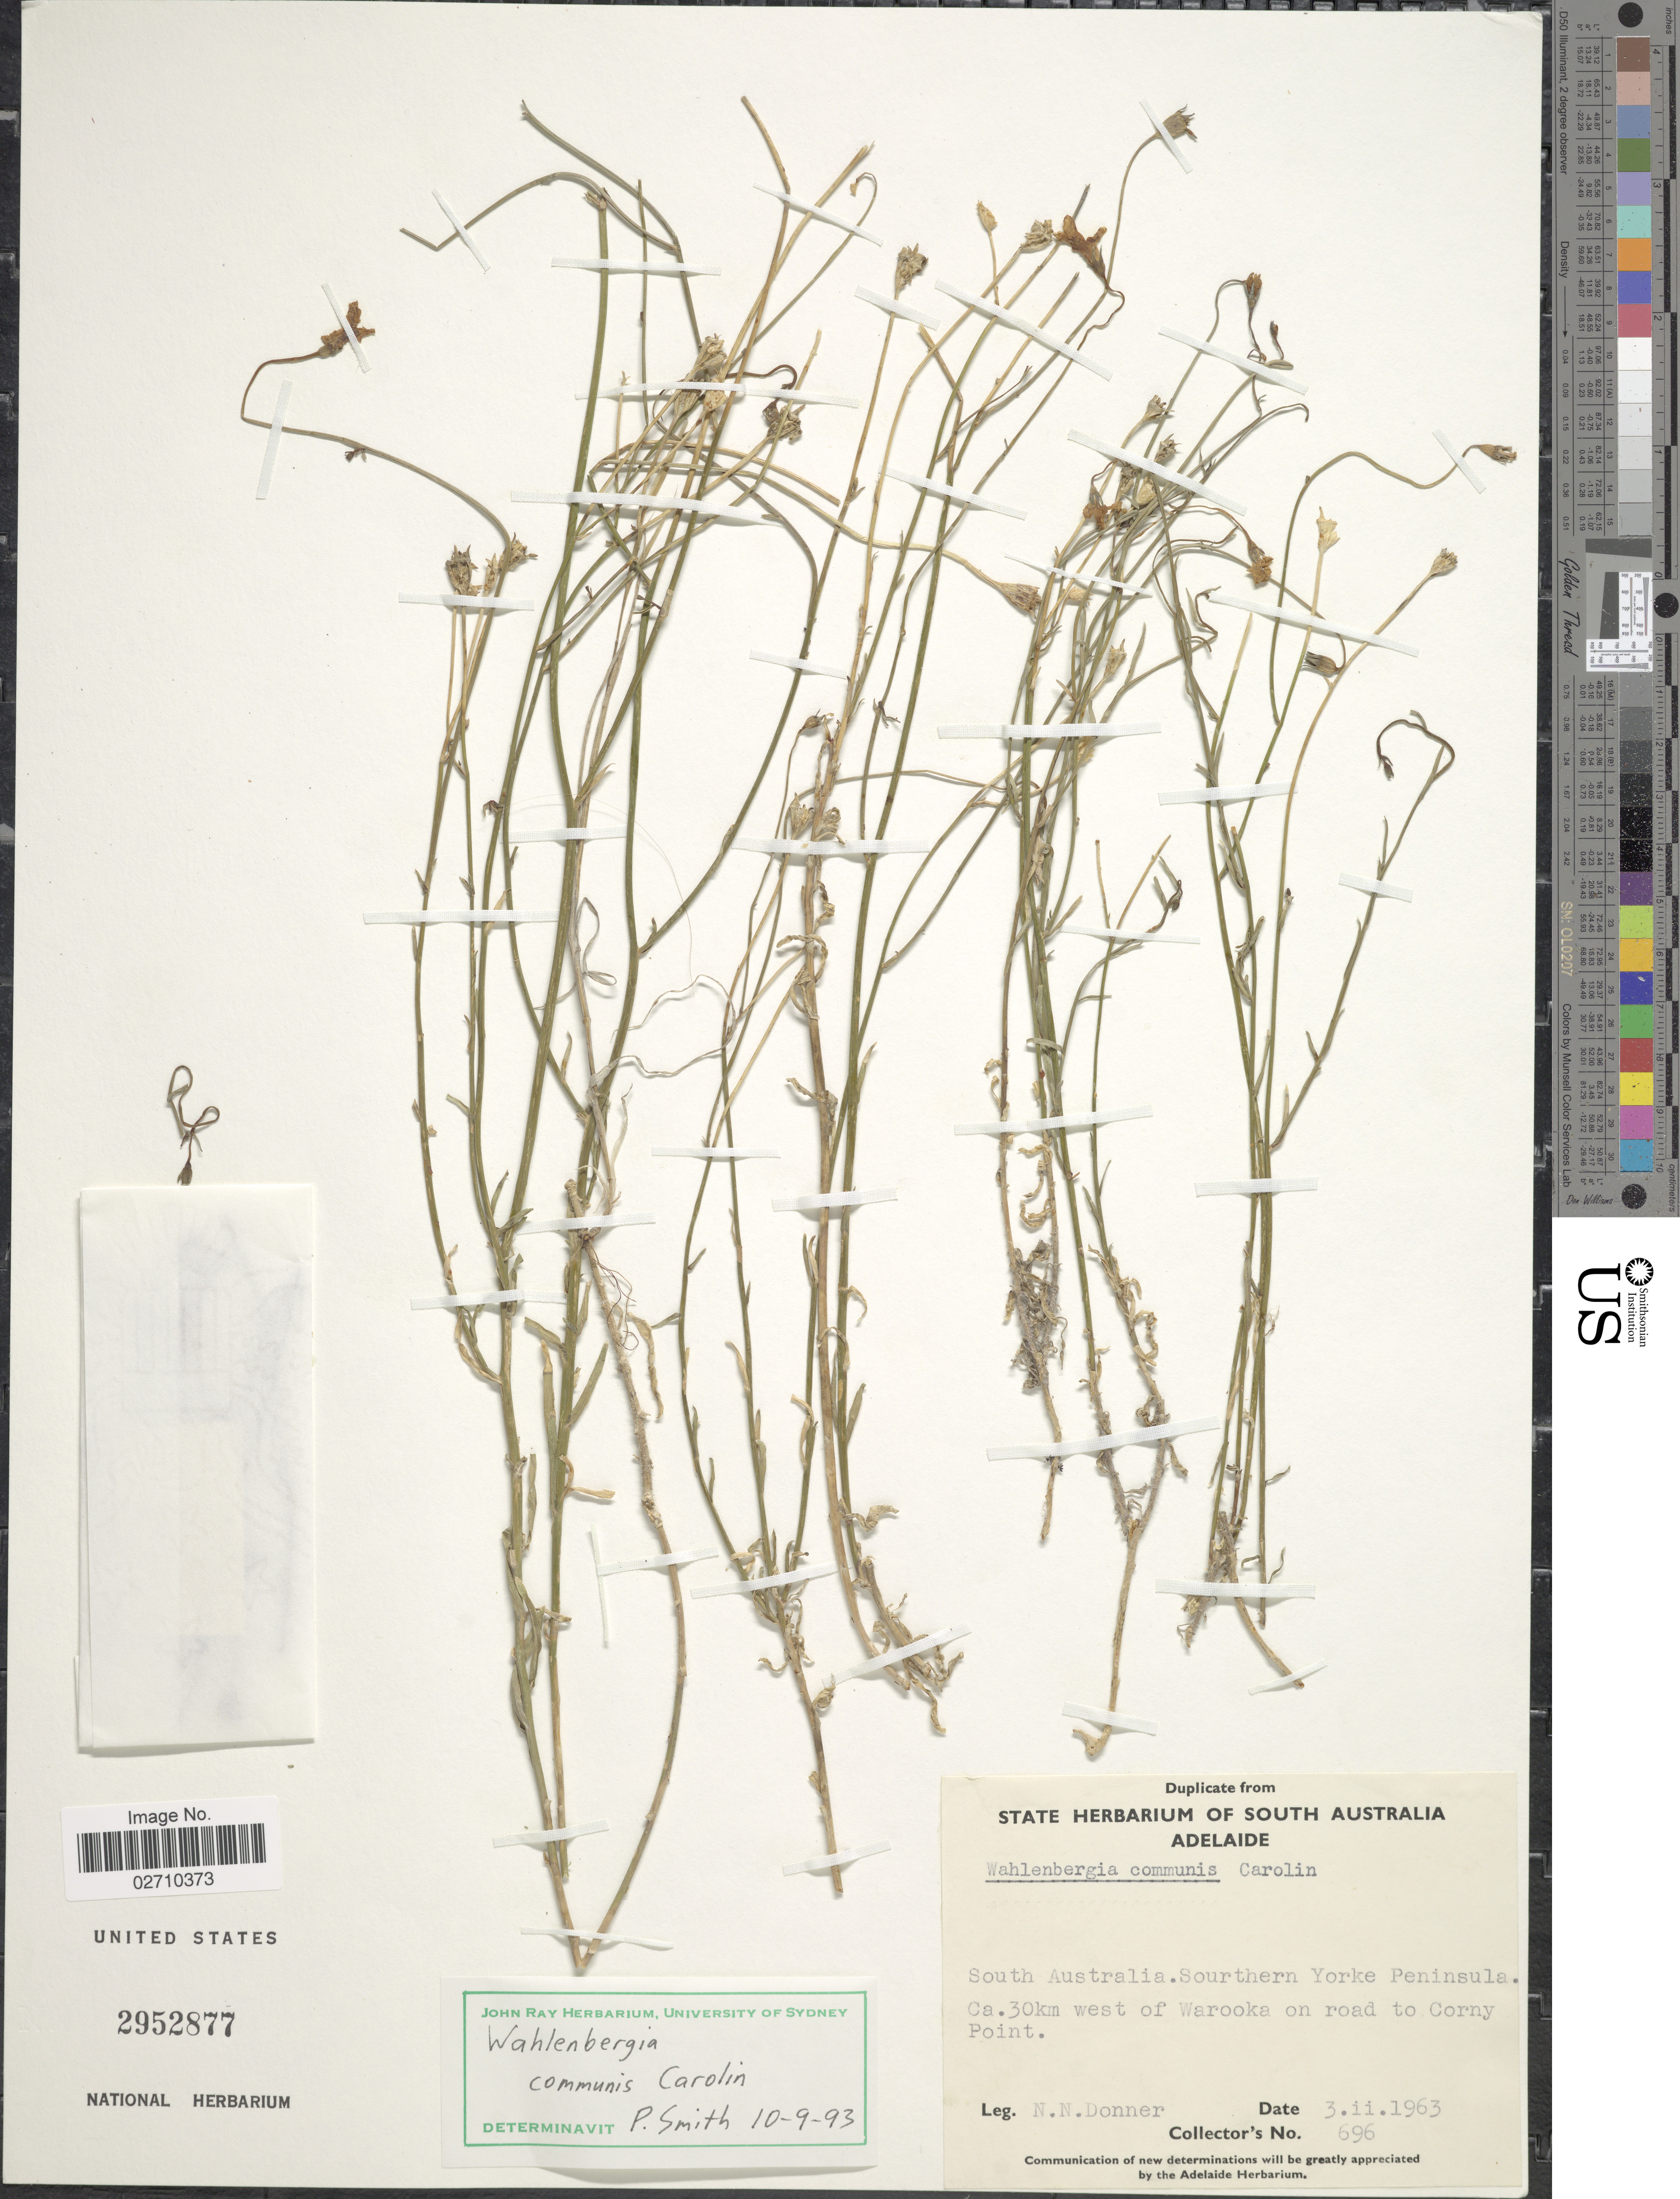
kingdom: Plantae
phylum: Tracheophyta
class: Magnoliopsida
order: Asterales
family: Campanulaceae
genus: Wahlenbergia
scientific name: Wahlenbergia communis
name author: Carolin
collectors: N. Donner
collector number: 696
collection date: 1963-02-03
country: Australia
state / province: South Australia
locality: Sourthern Yorke Peninsula. Ca. 30km west of Warooka on road to Corny Point.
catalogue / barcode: US 2952877